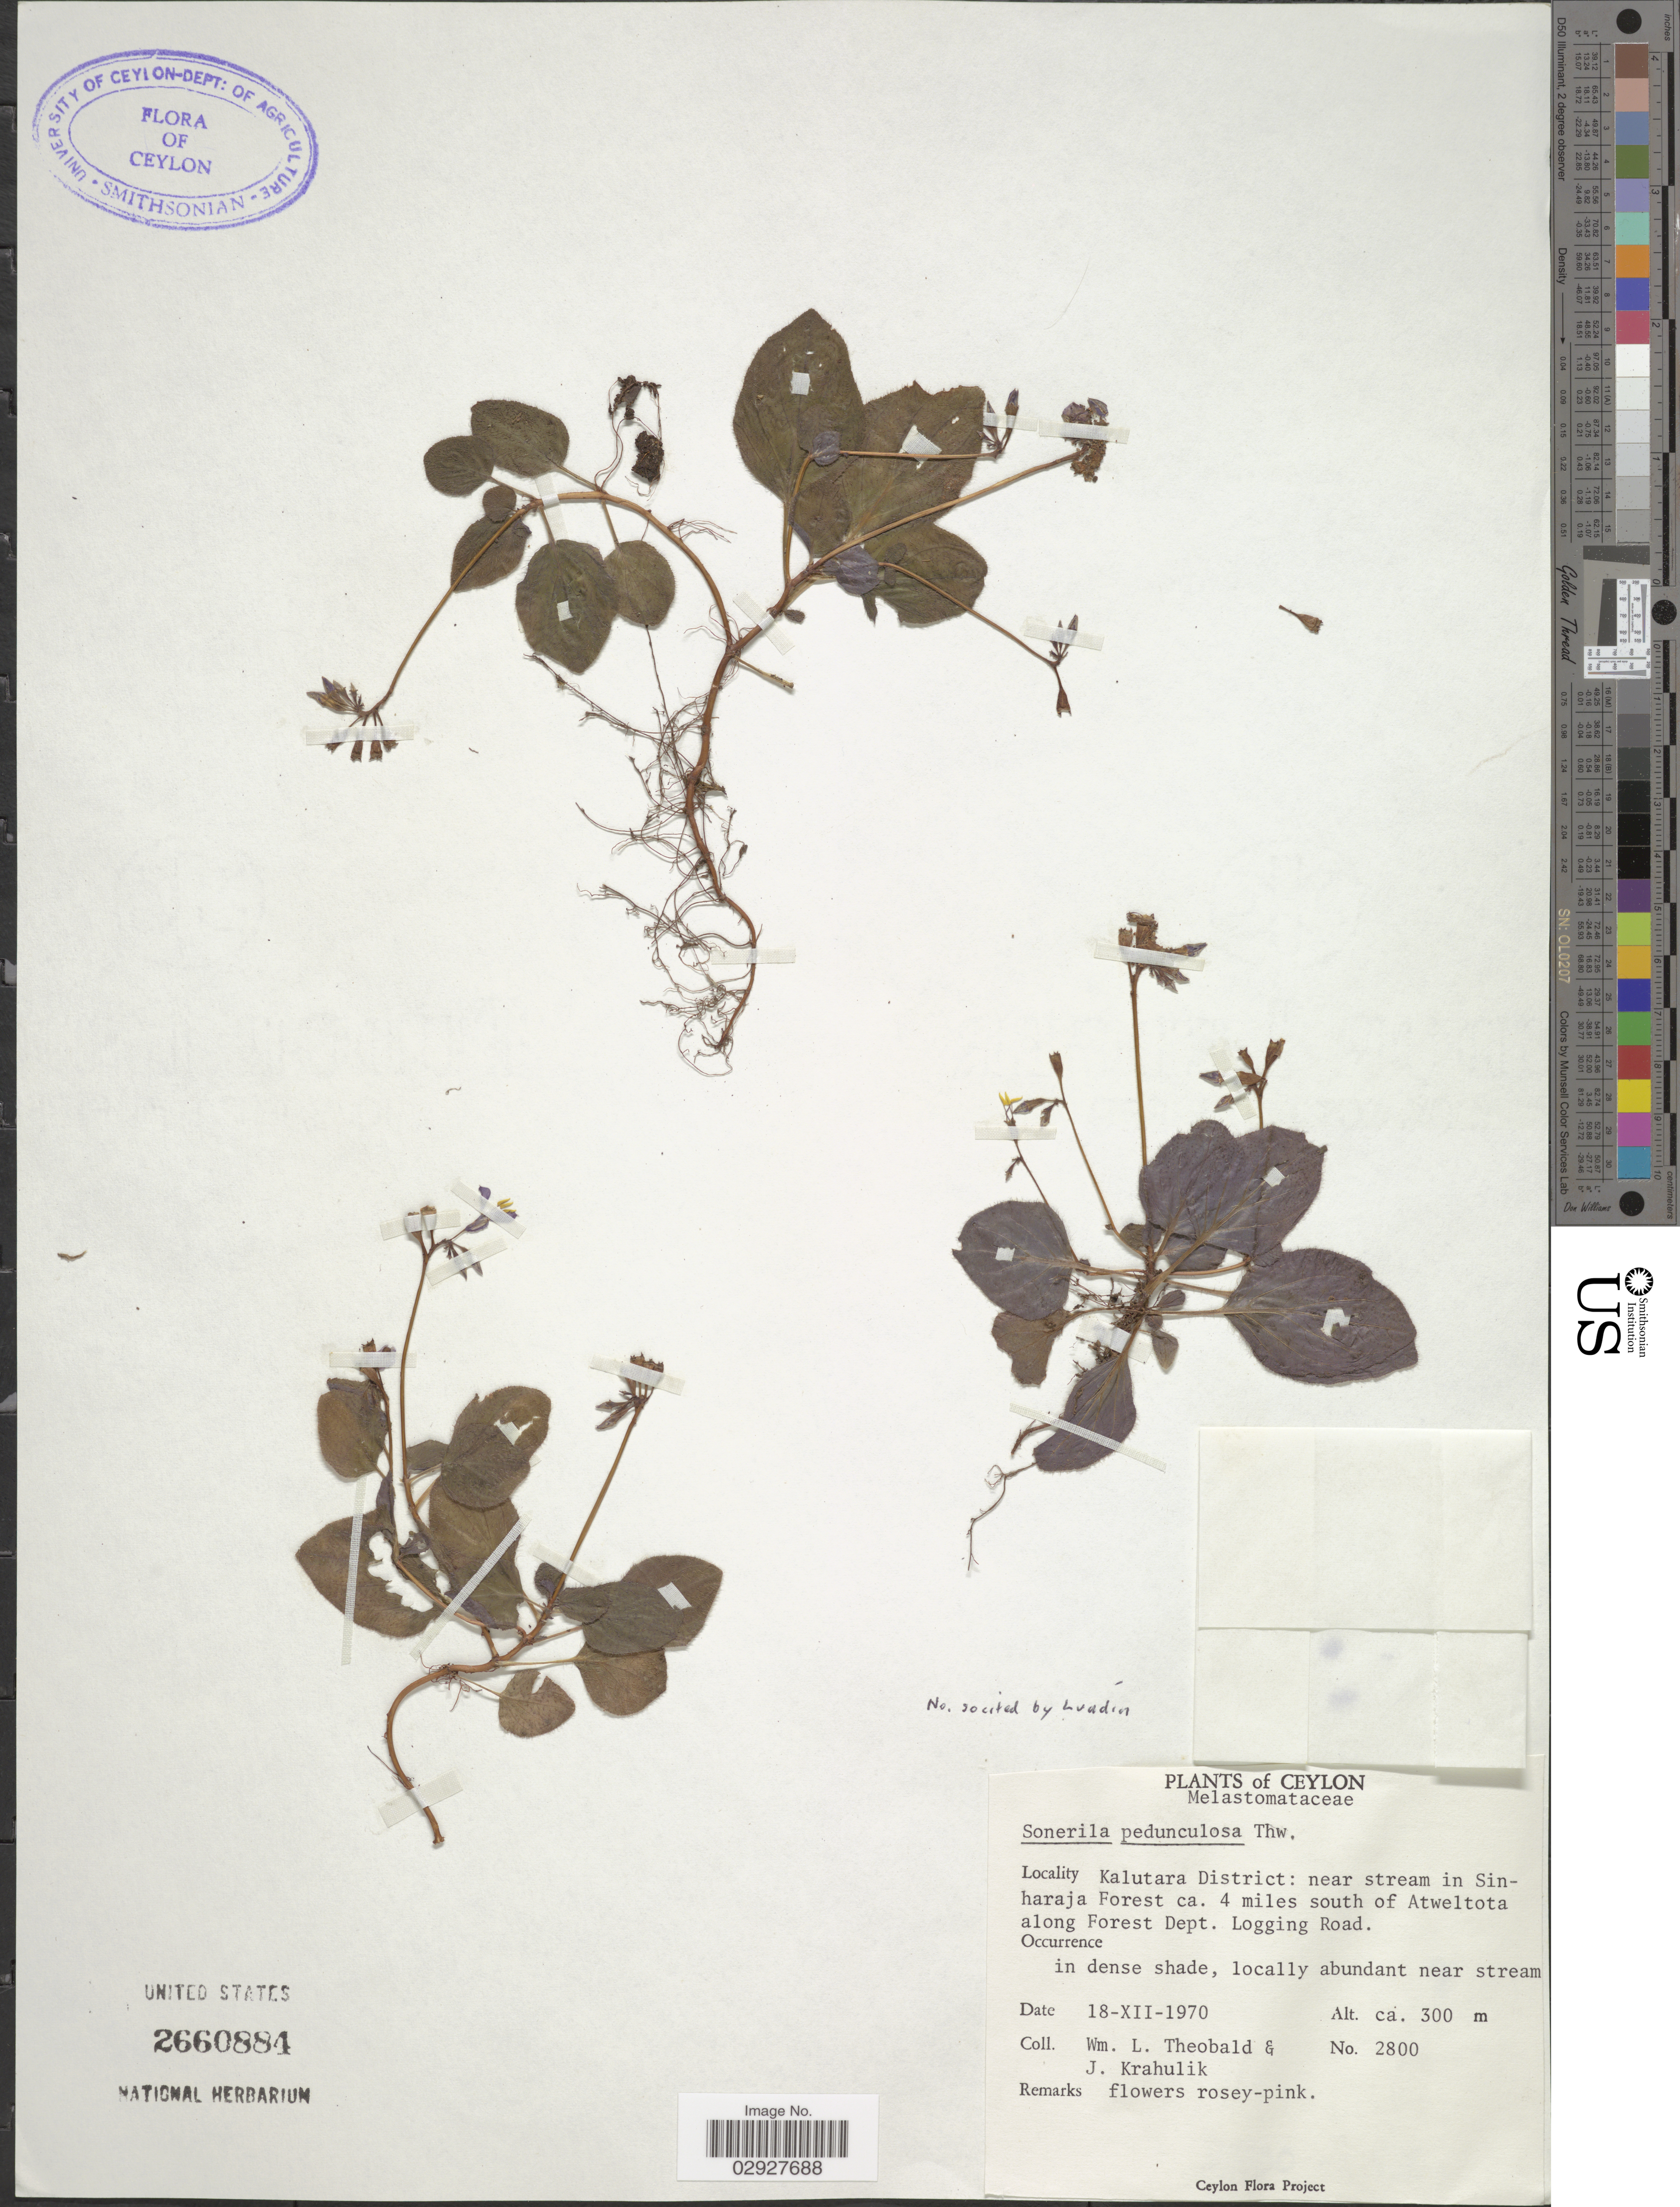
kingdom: Plantae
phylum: Tracheophyta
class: Magnoliopsida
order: Myrtales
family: Melastomataceae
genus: Sonerila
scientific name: Sonerila pedunculosa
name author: Thwaites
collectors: W. L. Theobald & J. Krahulik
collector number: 2800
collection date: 1970-12-18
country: Sri Lanka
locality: Ceylon. Kalutara District: near stream in Sinharaja Forest ca. 4 miles south of Atweltota along Forest Dept. Logging Road.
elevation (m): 300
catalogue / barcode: US 2660884